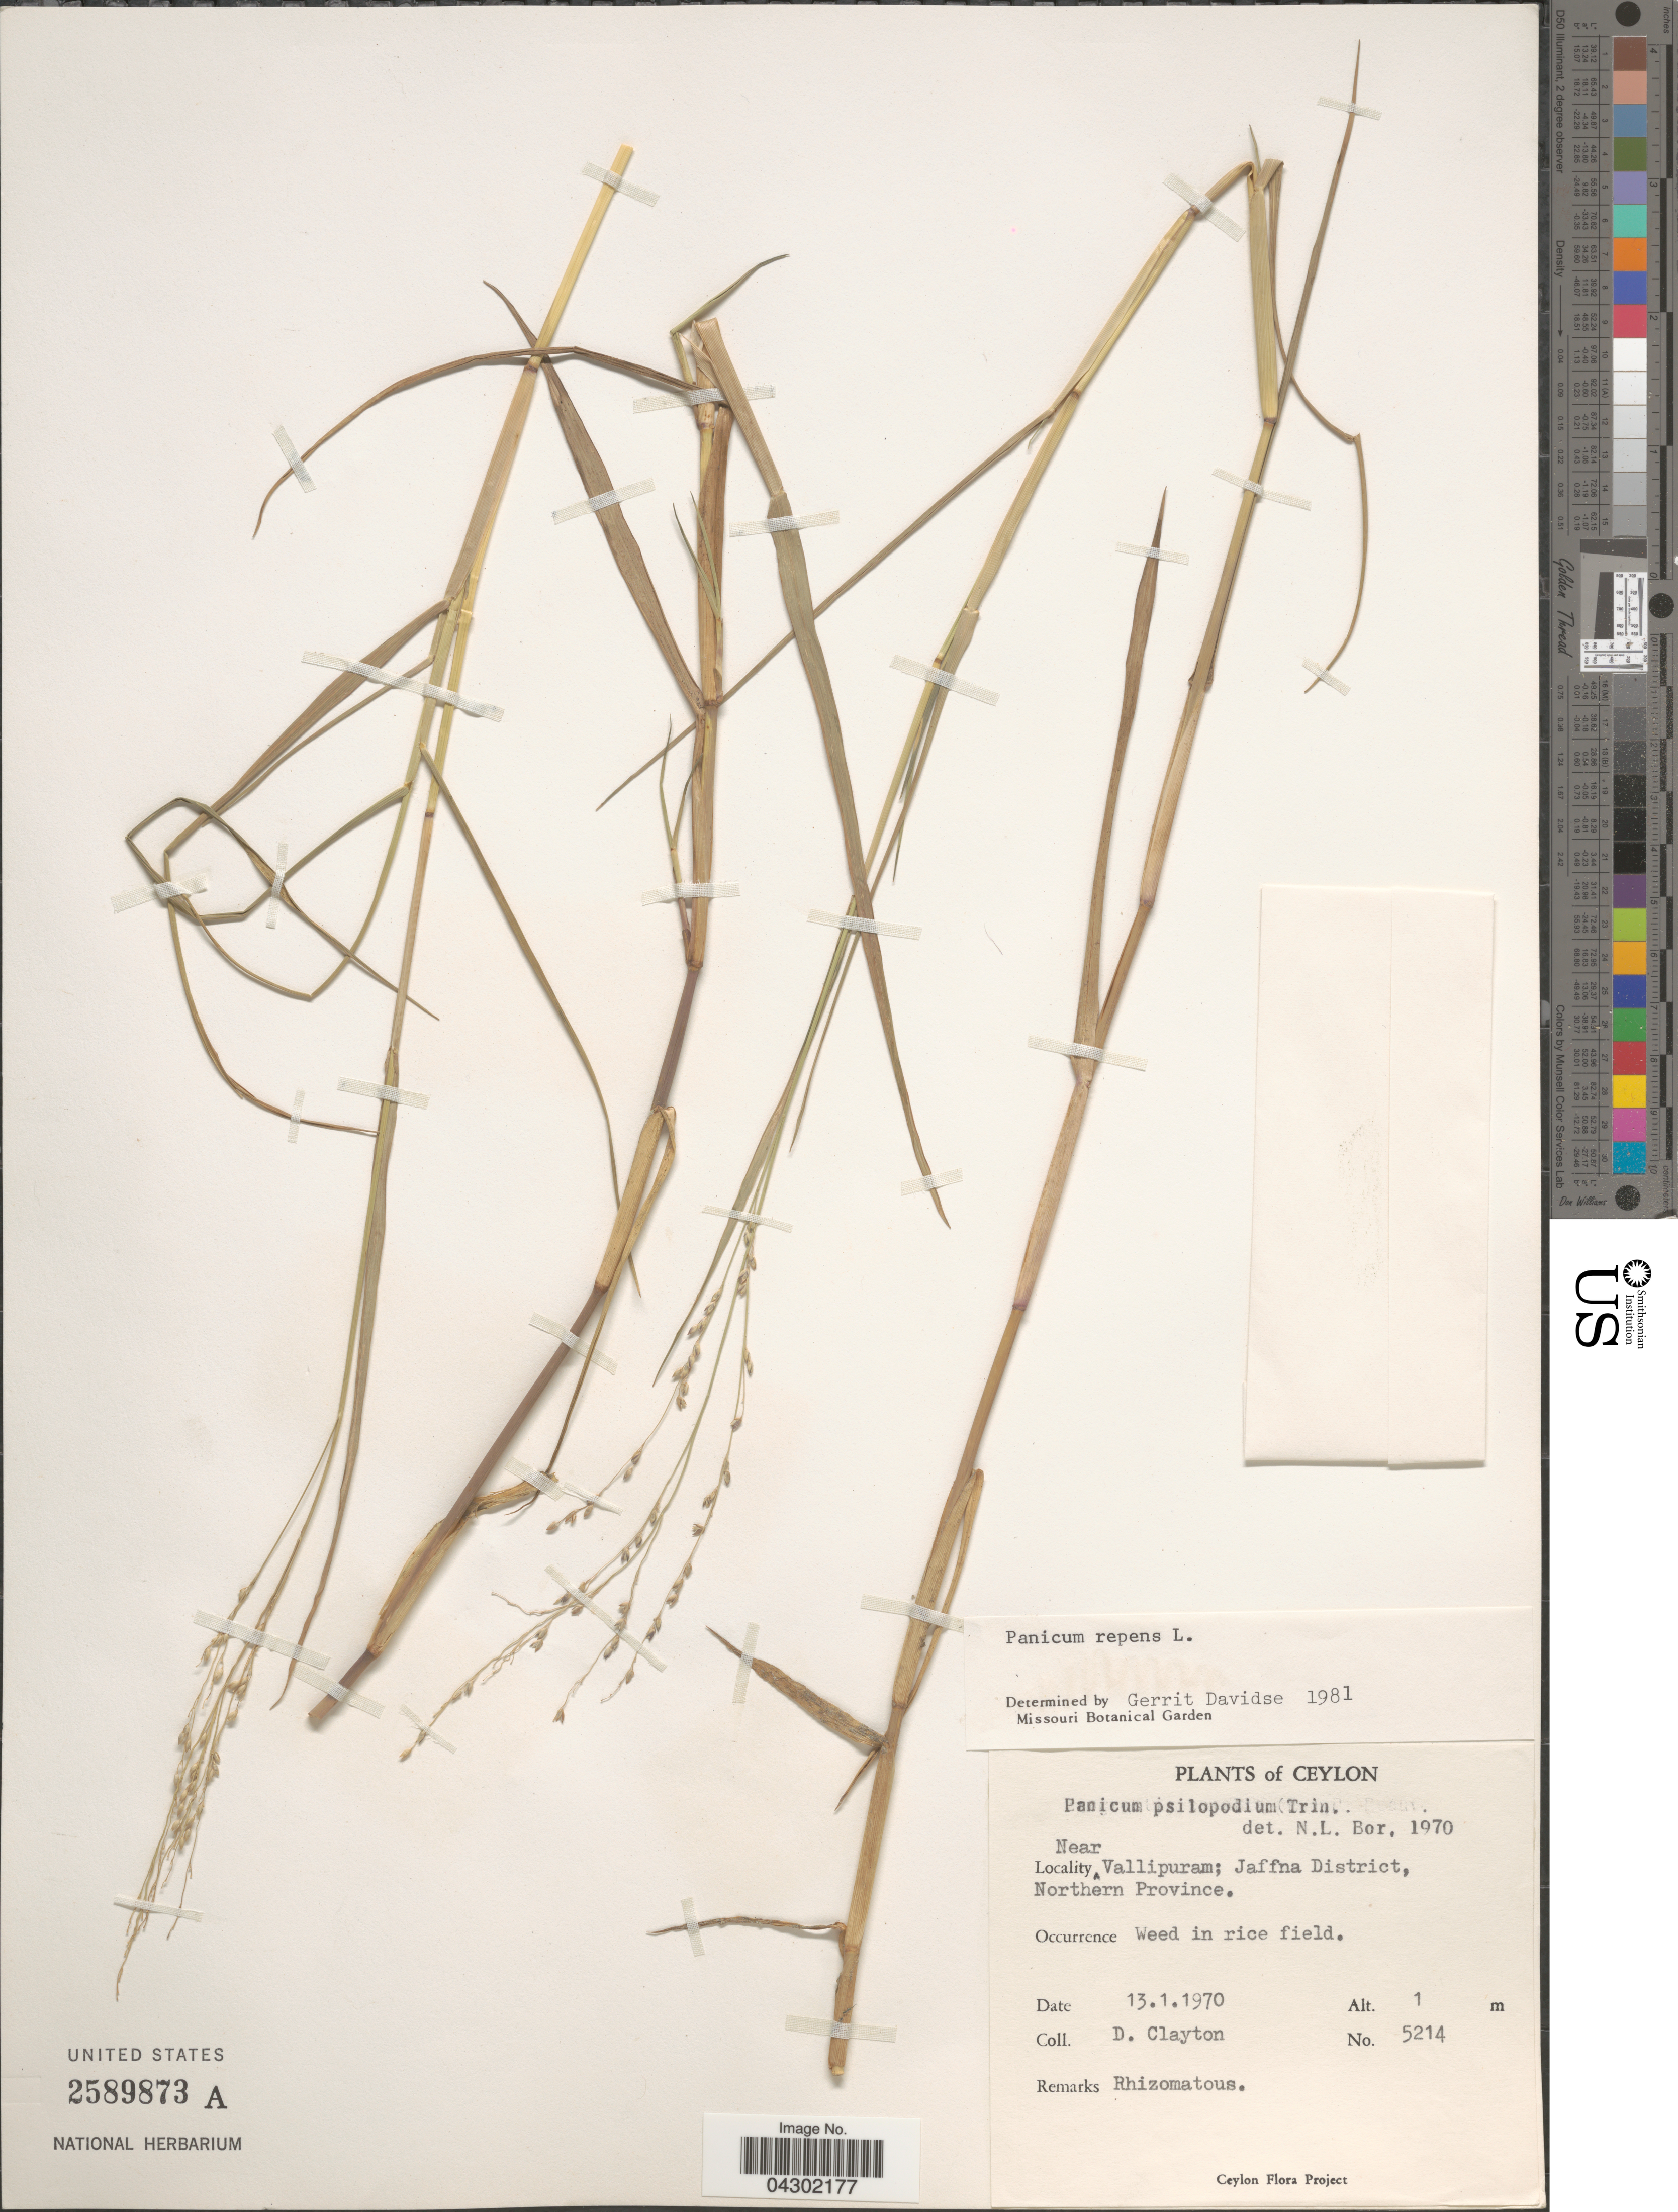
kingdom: Plantae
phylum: Tracheophyta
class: Liliopsida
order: Poales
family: Poaceae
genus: Panicum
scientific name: Panicum repens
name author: L.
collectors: D. Clayton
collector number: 5214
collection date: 1970-01-13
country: Sri Lanka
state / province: Northern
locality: Ceylon. Vallipuram; Jaffna District.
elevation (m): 1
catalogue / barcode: US 2589873A